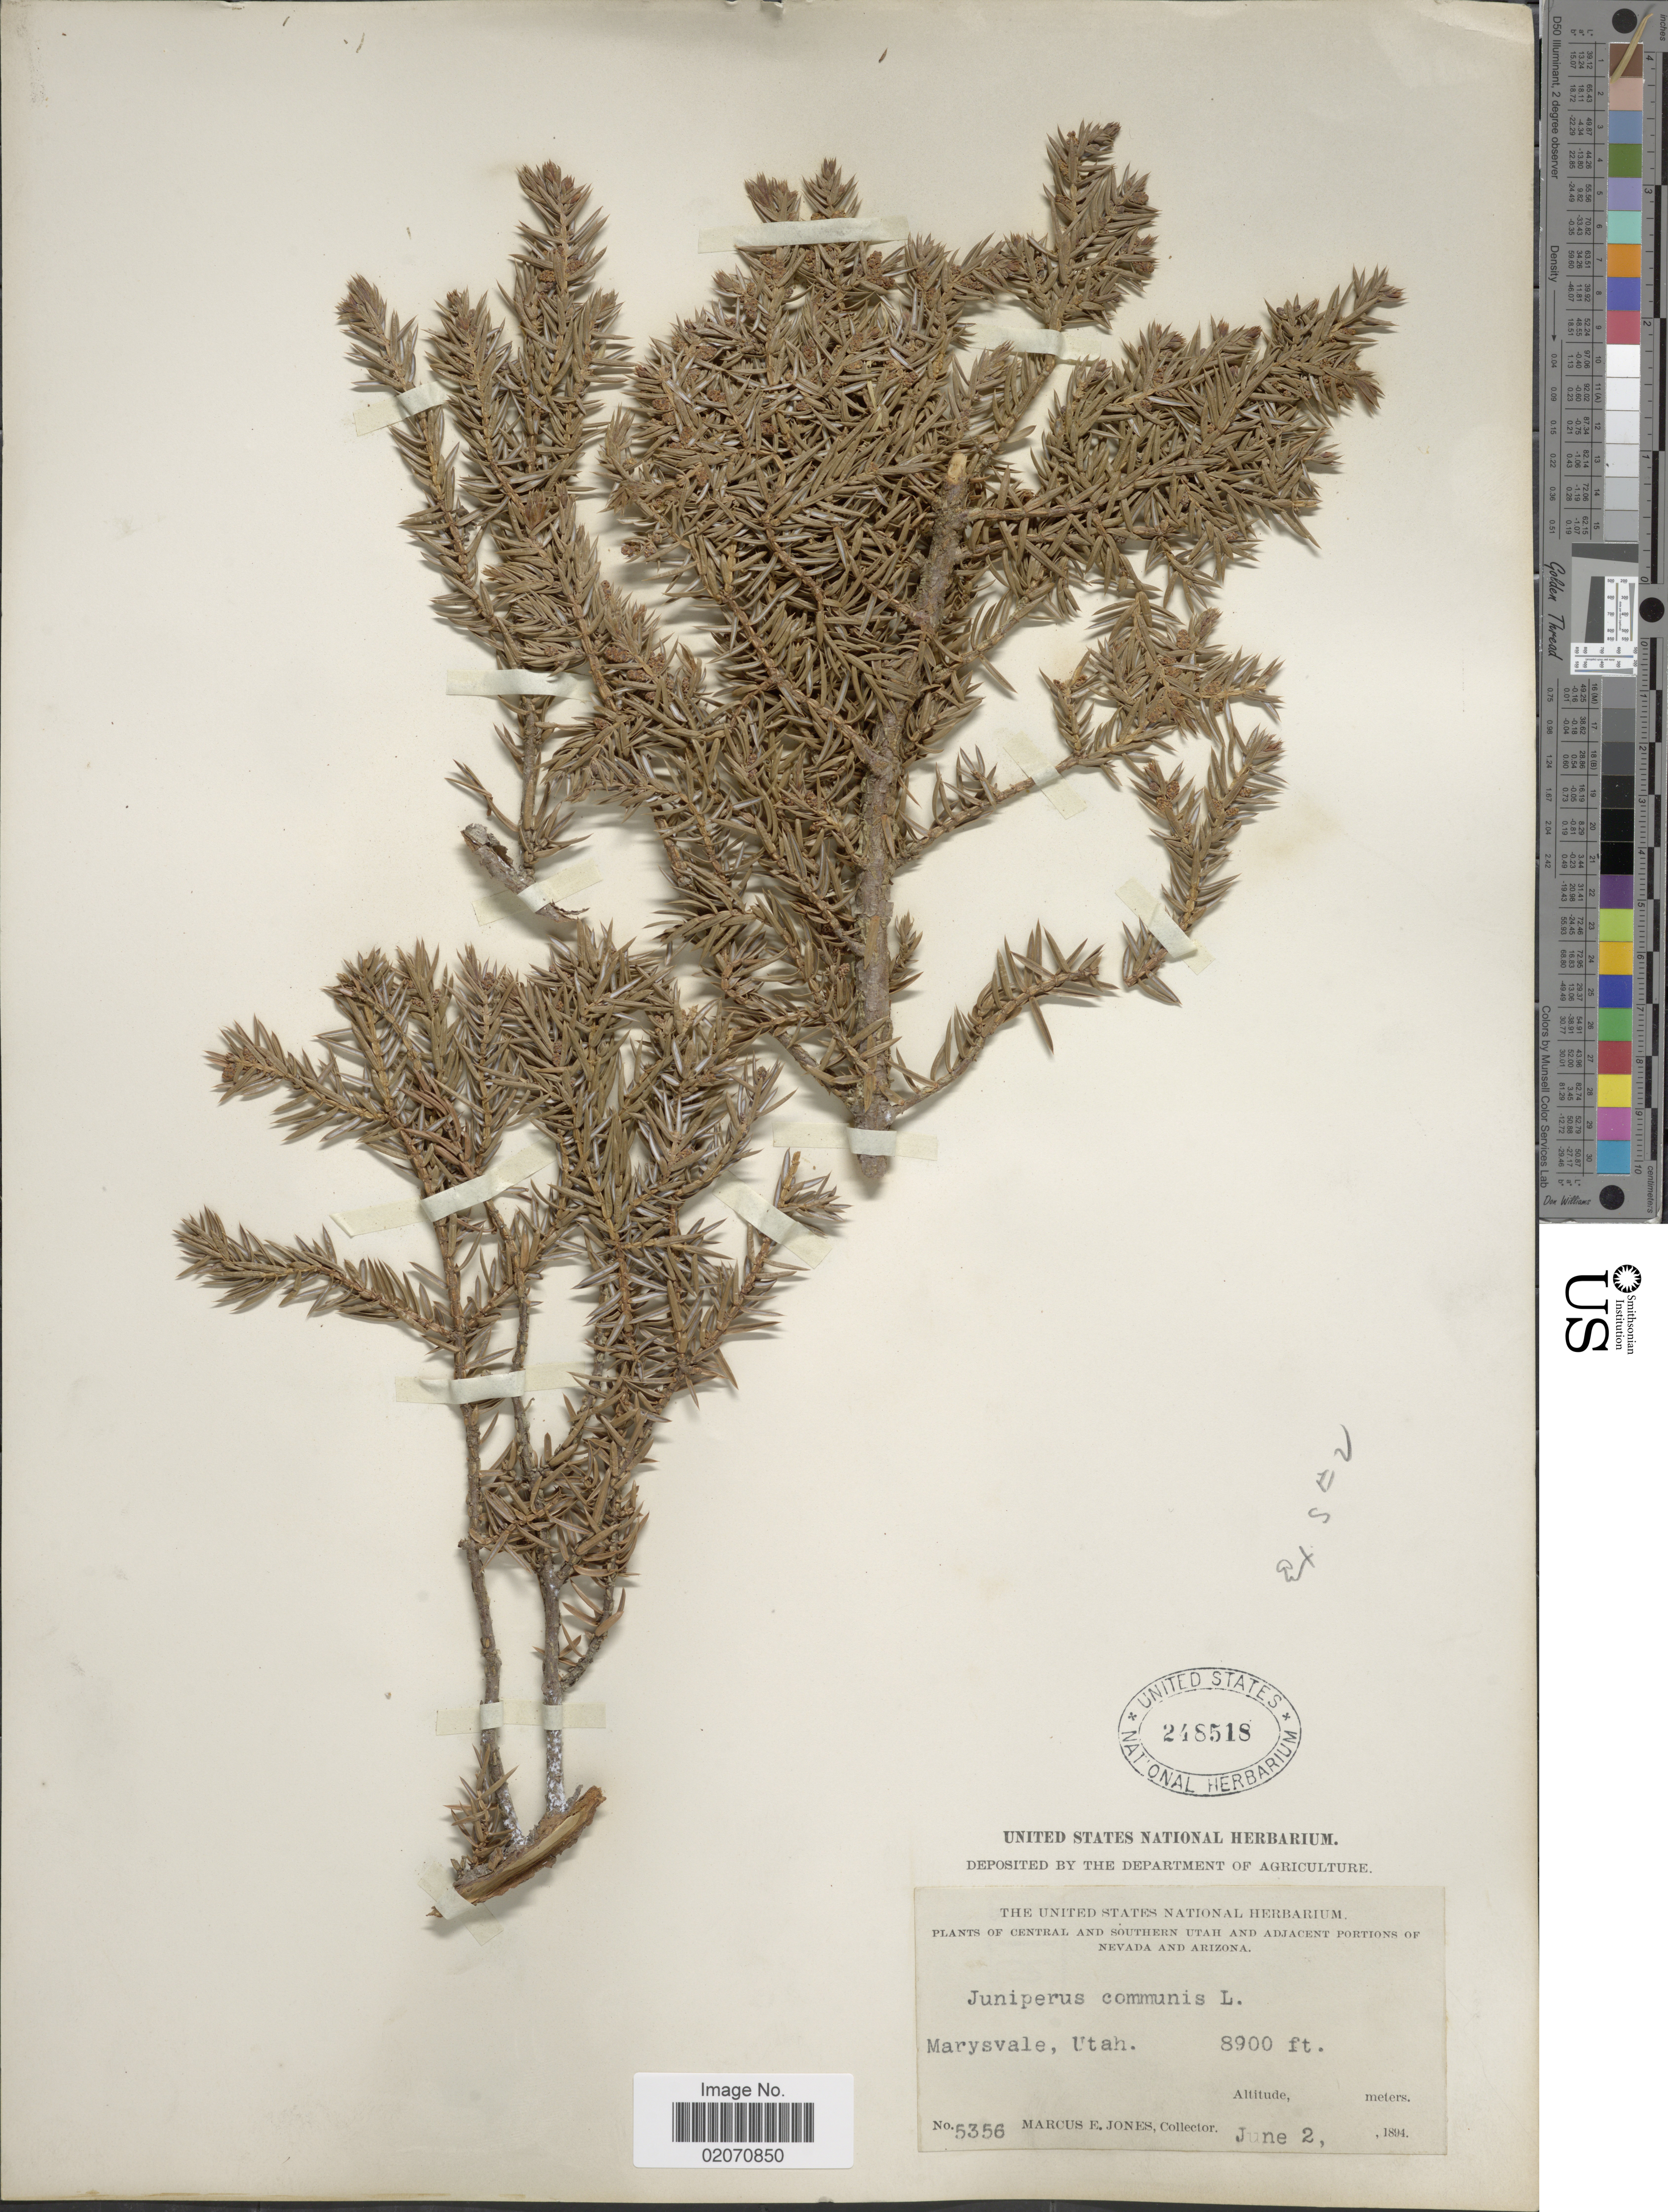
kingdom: Plantae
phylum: Tracheophyta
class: Pinopsida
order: Pinales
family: Cupressaceae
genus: Juniperus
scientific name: Juniperus communis subsp. nana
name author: (Willd.) Syme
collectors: M. E. Jones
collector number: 5356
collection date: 1894-06-02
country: United States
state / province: Utah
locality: Marysvale, Central and Southern Utah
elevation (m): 2713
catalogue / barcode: US 248518